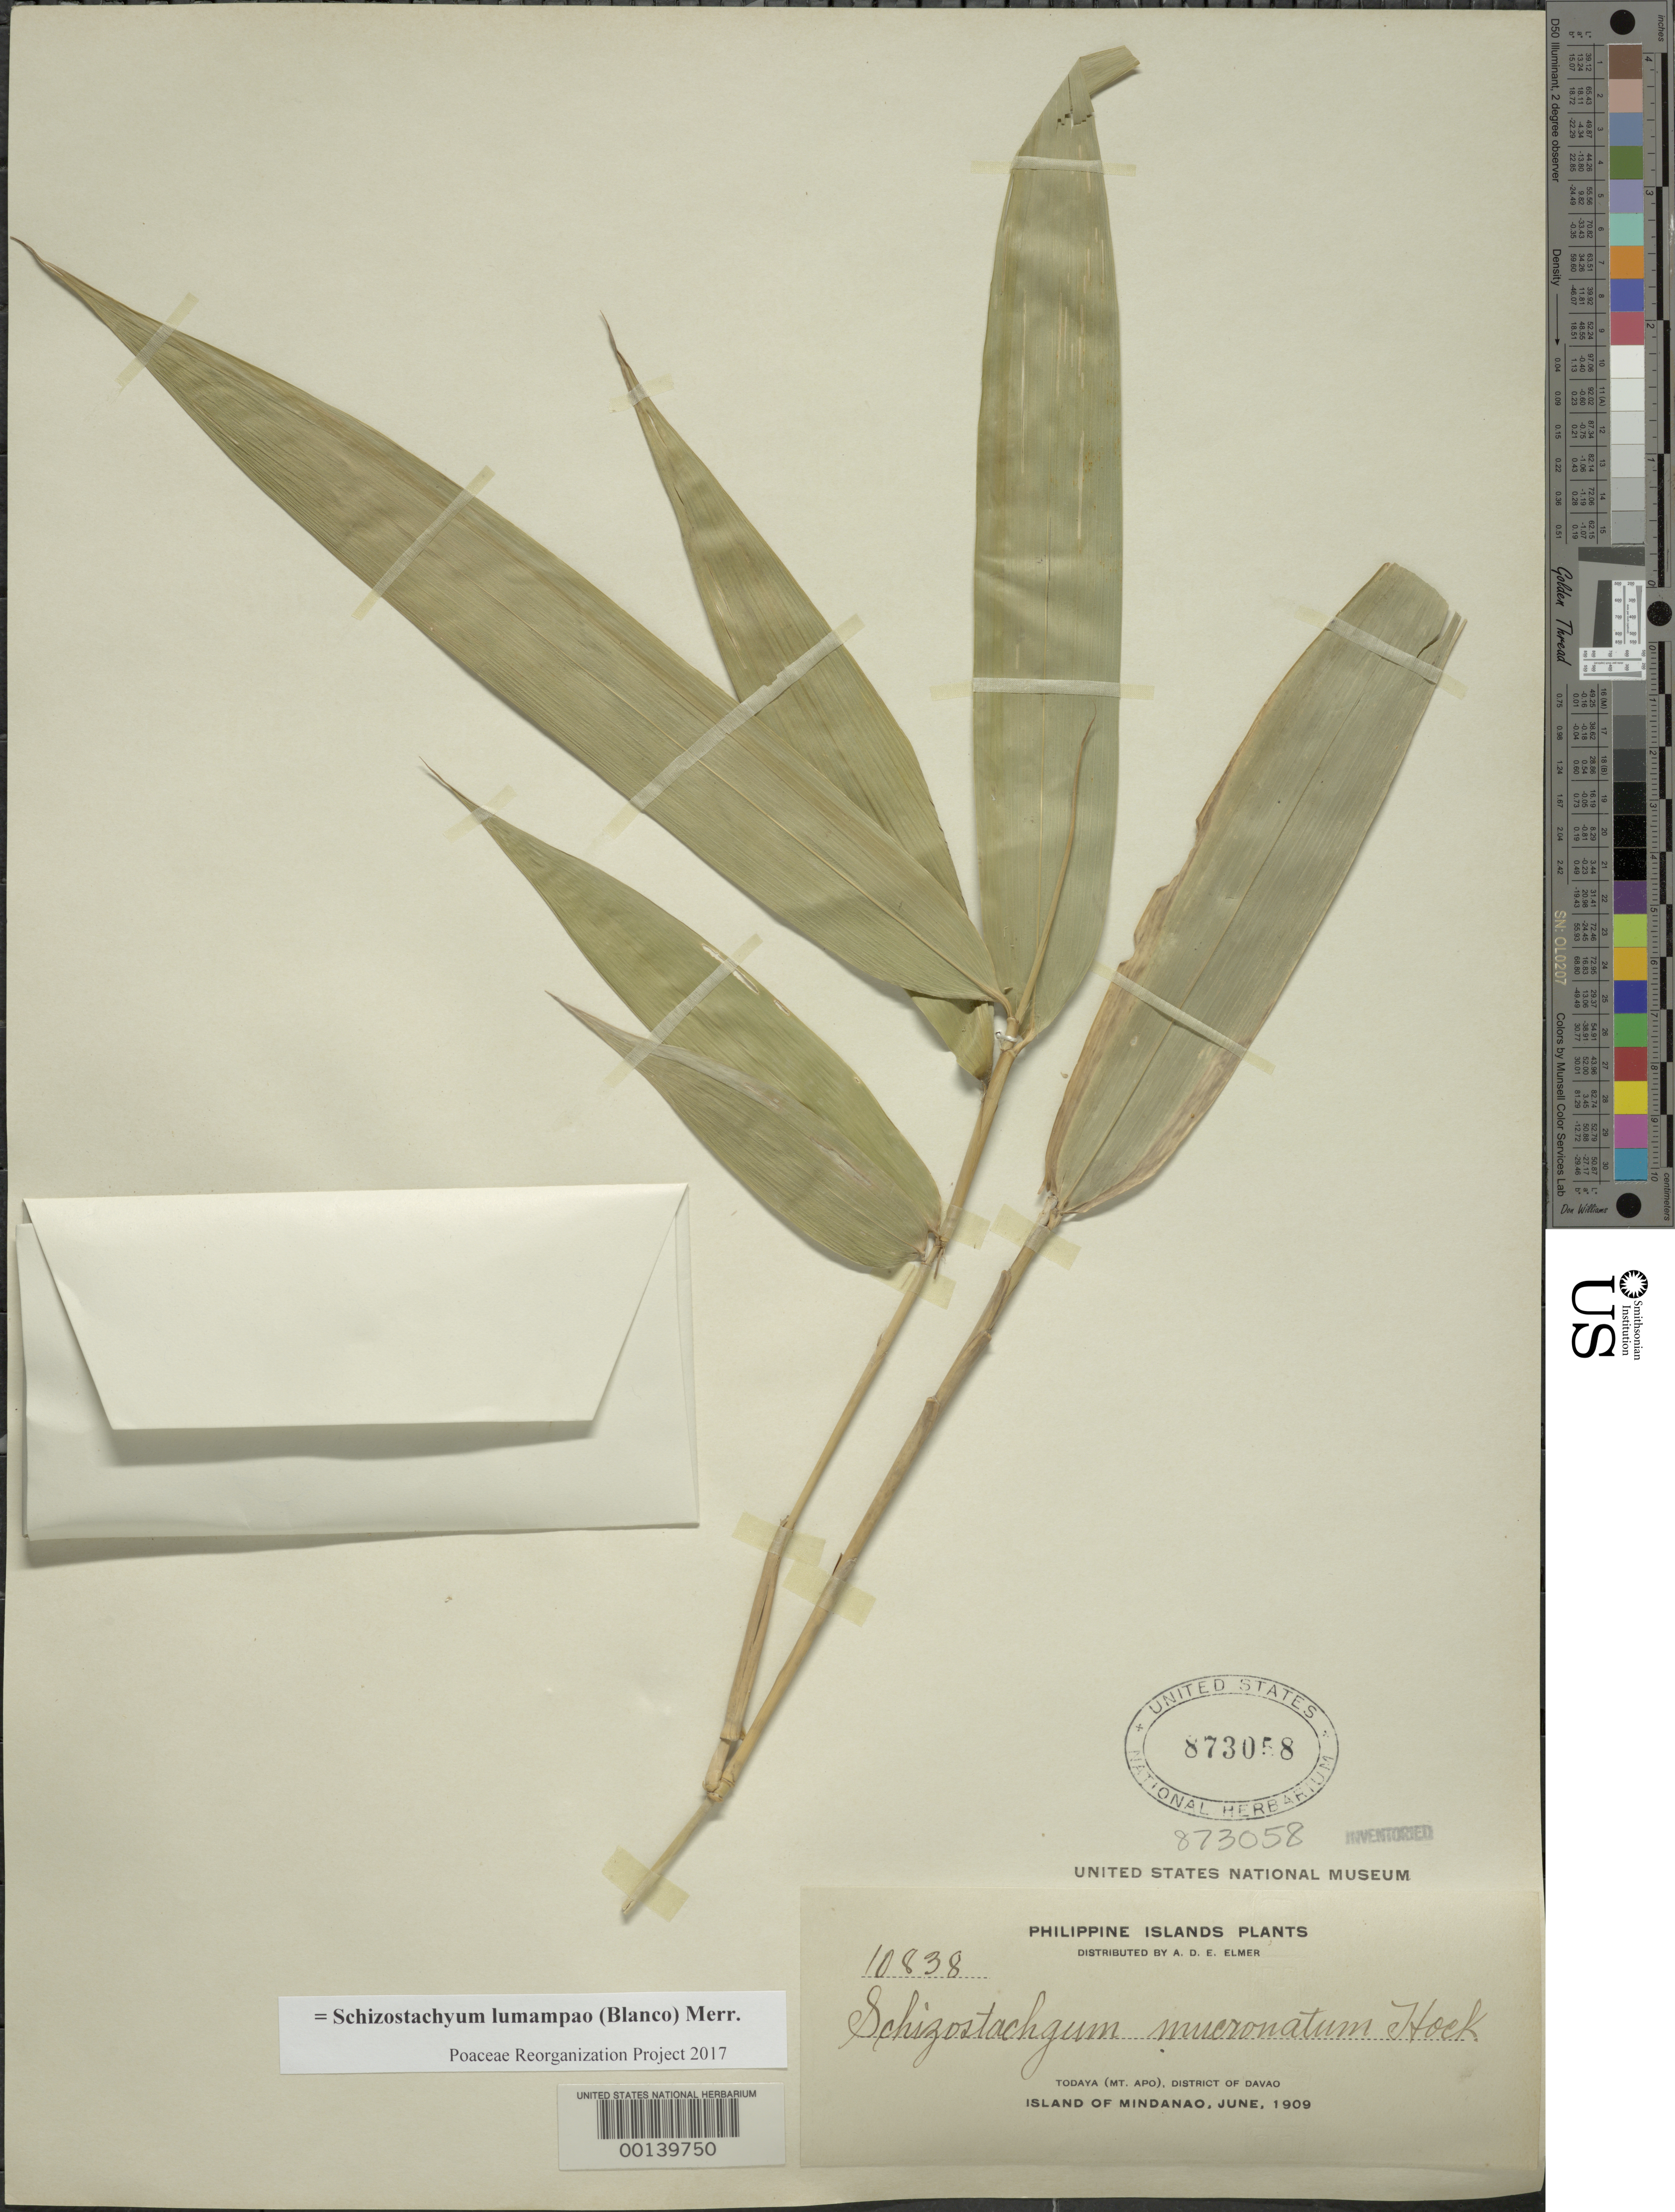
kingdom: Plantae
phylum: Tracheophyta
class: Liliopsida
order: Poales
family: Poaceae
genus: Schizostachyum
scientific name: Schizostachyum lumampao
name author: (Blanco) Merr.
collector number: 10838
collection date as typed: Jun 1909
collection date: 1909-06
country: Philippines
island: Mindanao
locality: Davao, Todaya (Mt. Apo)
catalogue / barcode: US 873058